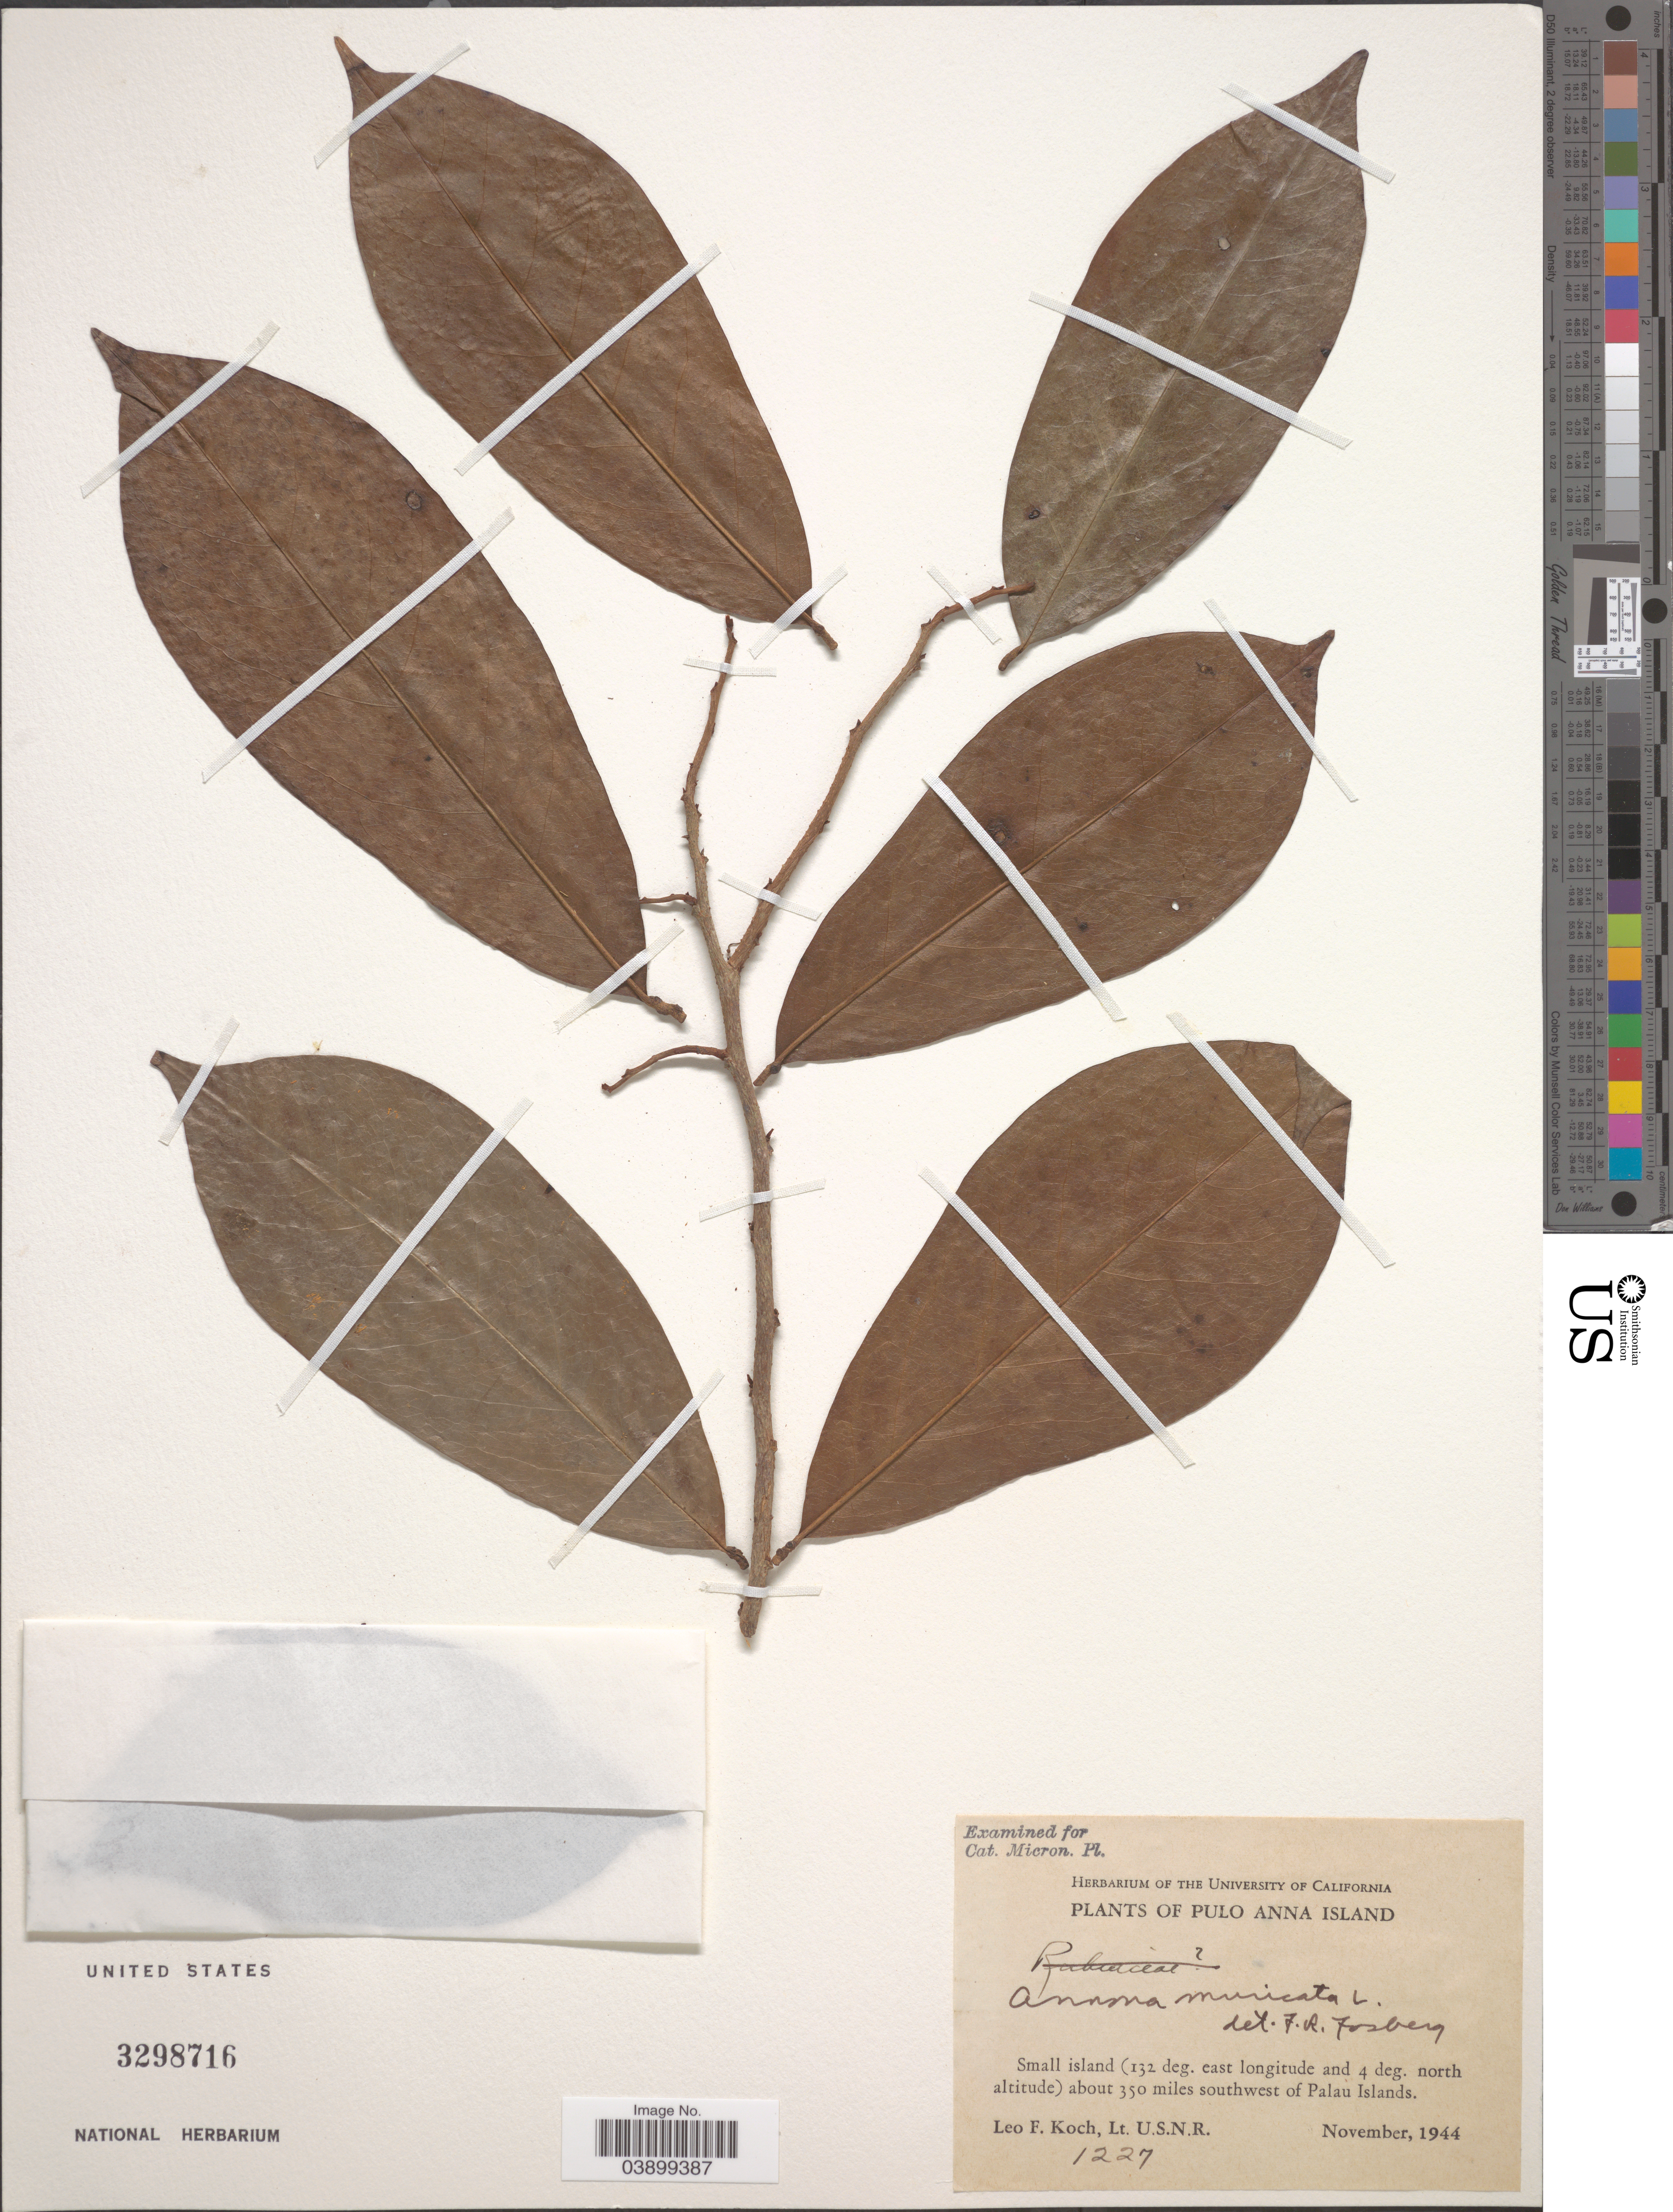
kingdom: Plantae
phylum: Tracheophyta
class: Magnoliopsida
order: Magnoliales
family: Annonaceae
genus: Annona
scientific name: Annona muricata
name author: L.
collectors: L. F. Koch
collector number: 1227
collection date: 1944-11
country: Palau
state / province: Belau Outliers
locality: Pulo Anna Island. Small island about 350 miles southwest of Palau Islands.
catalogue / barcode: US 3298716